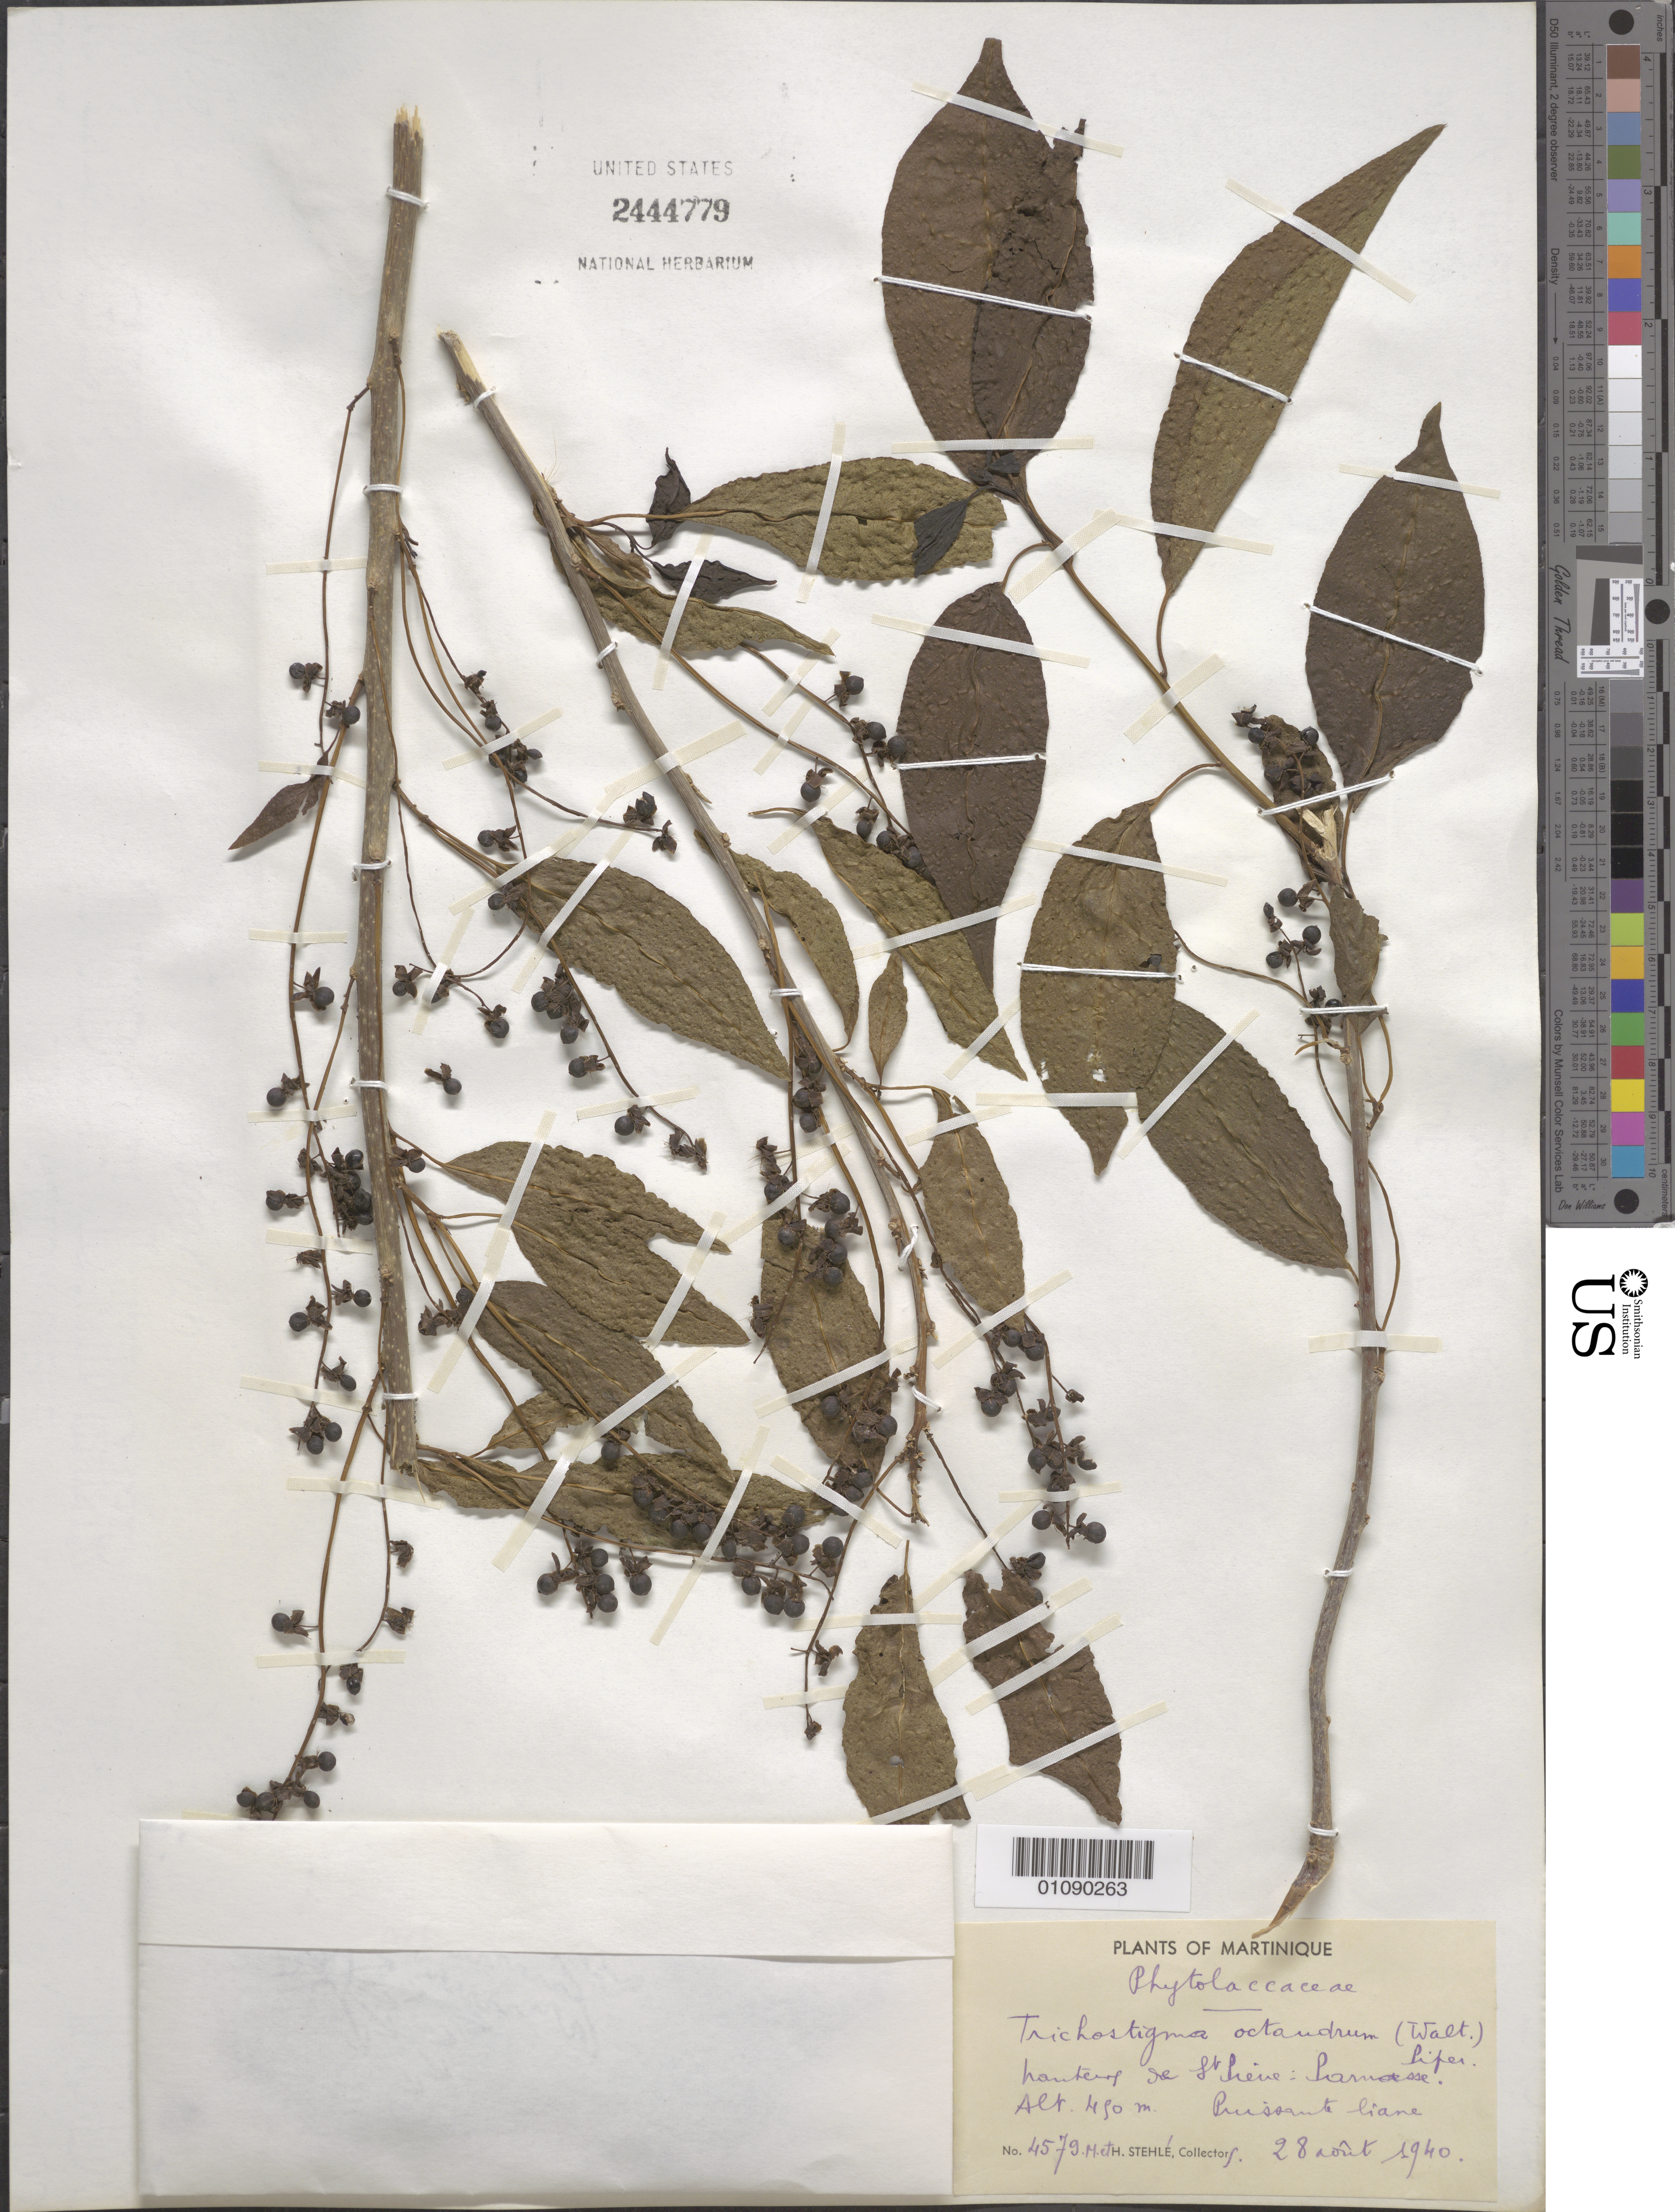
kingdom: Plantae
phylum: Tracheophyta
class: Magnoliopsida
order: Caryophyllales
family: Phytolaccaceae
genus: Trichostigma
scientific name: Trichostigma octandrum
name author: (L.) H. Walter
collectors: M. Stehlé & H. Stehlé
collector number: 4579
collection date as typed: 28 Aug 1940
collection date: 1940-08-28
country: Martinique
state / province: Saint-Pierre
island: Martinique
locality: Hauteurs de St. Pierre: Larmasse.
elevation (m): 450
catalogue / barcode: US 2444779